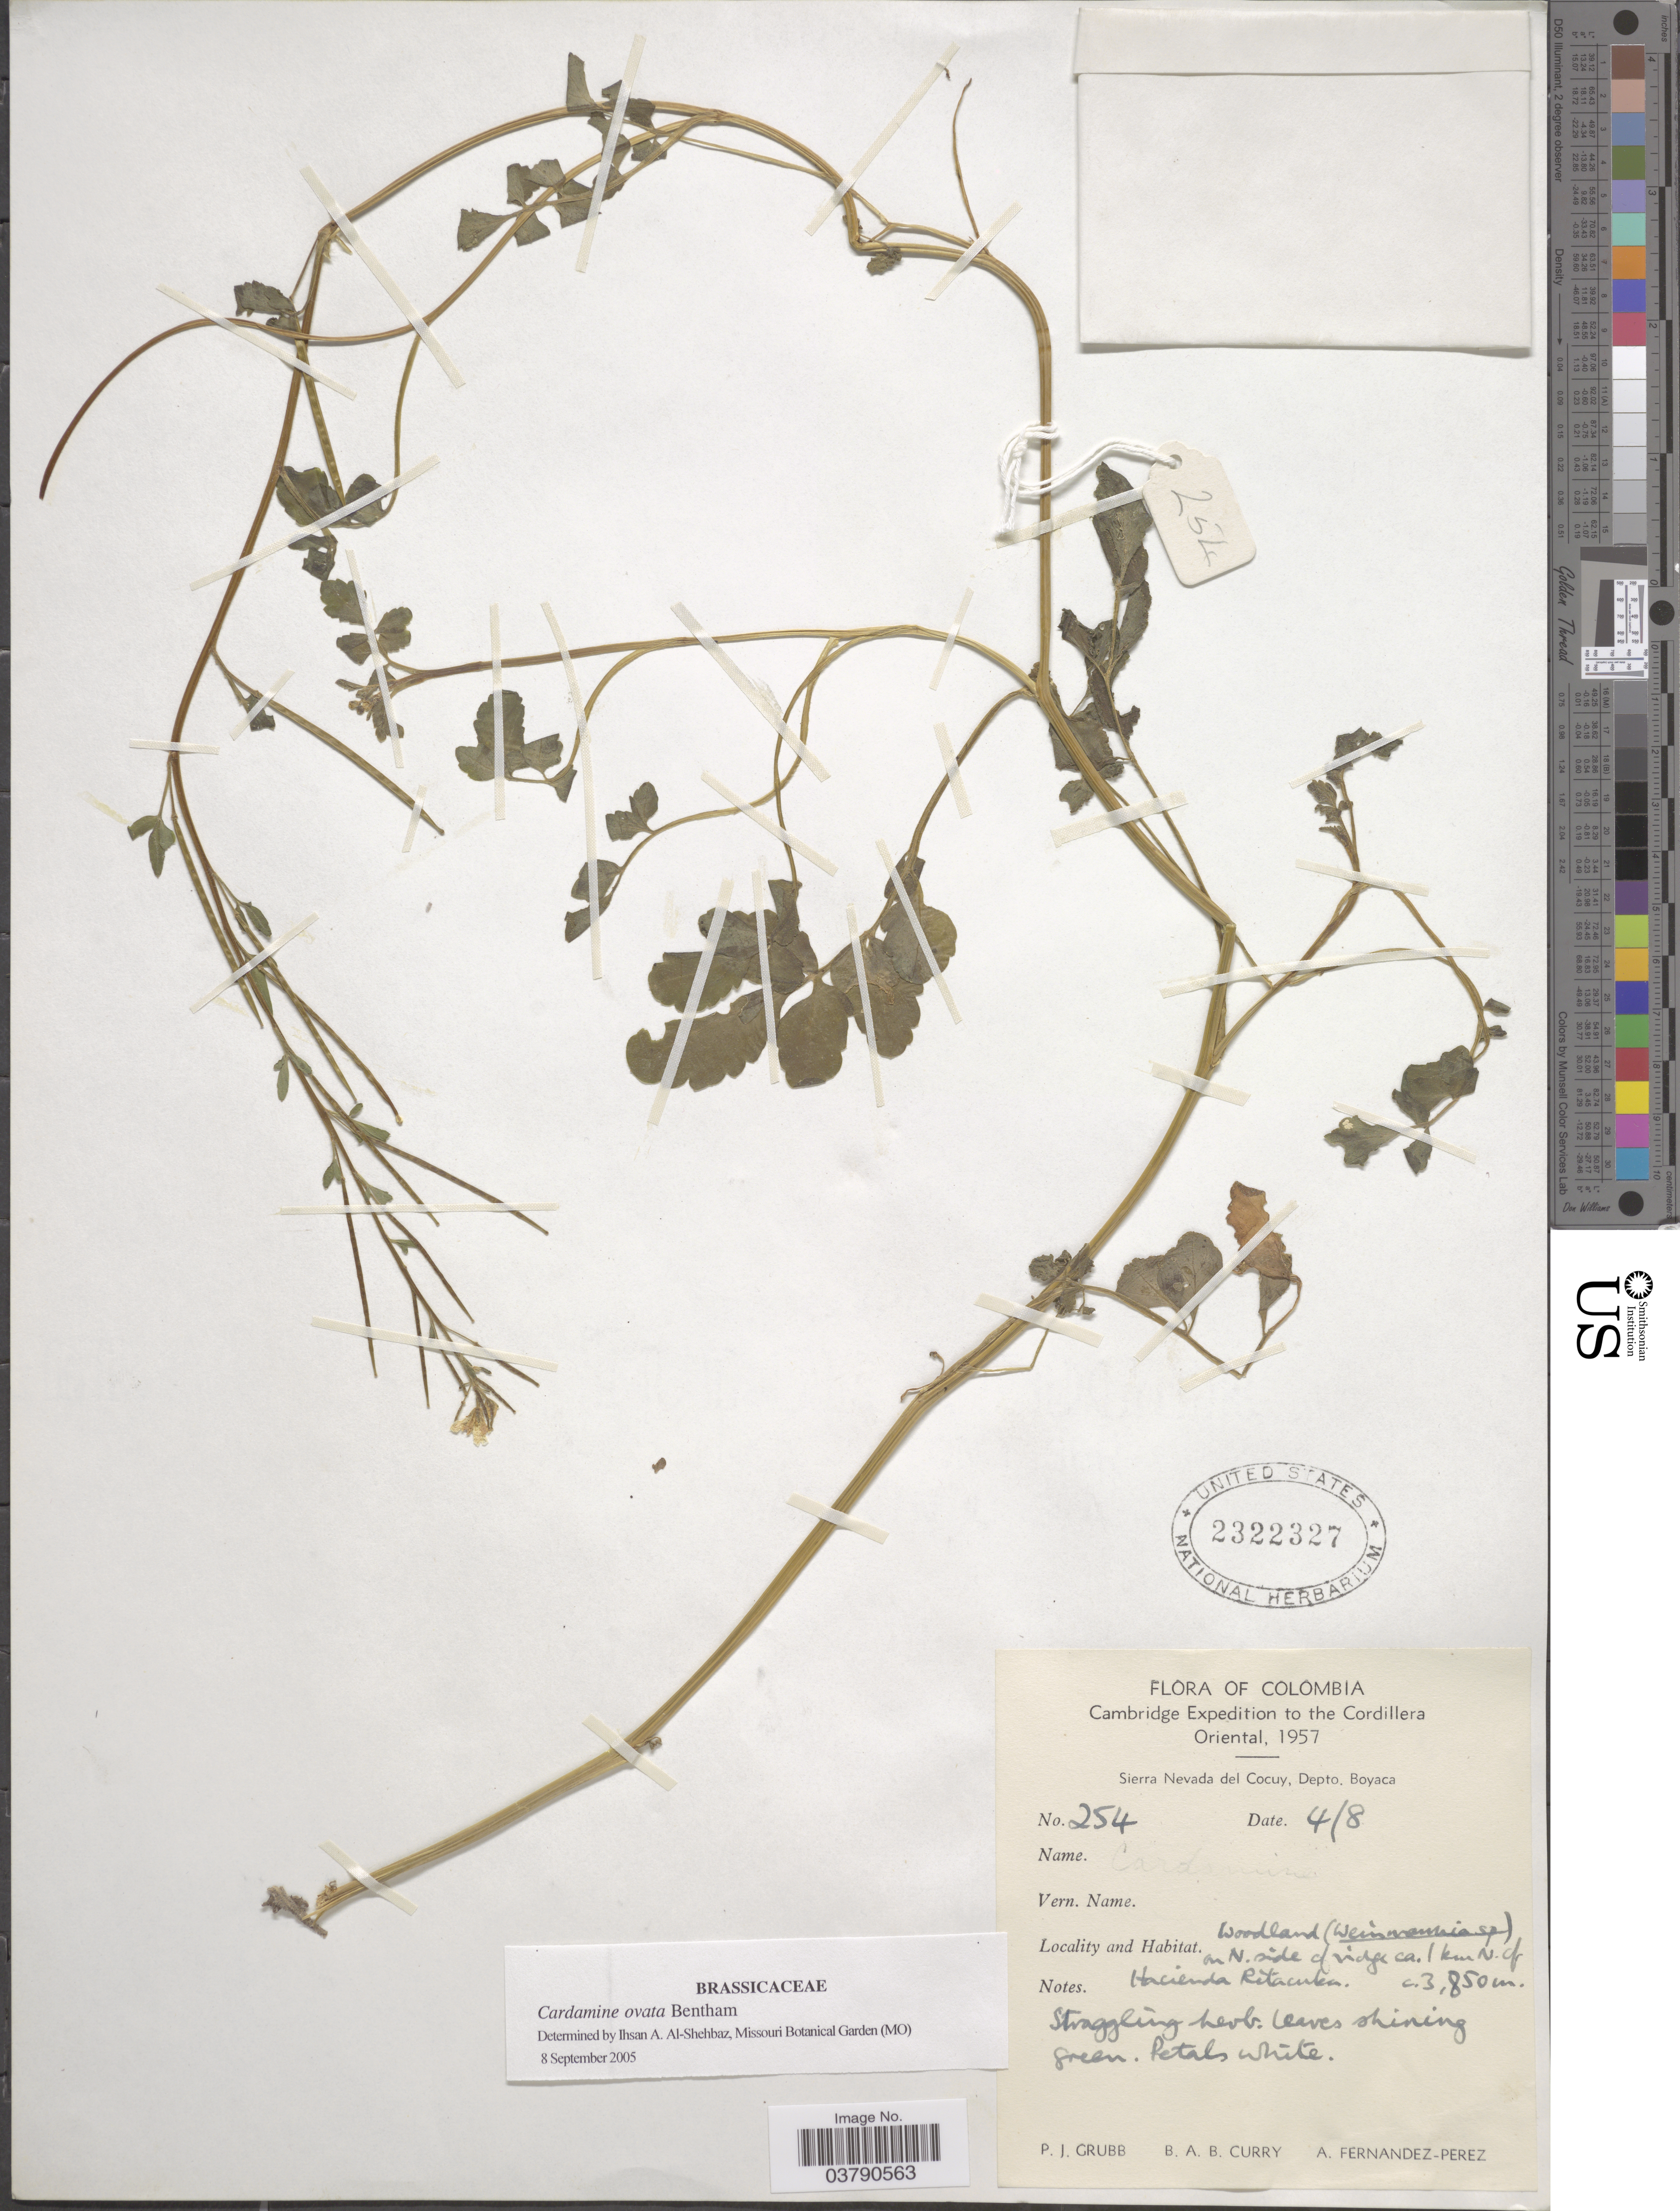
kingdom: Plantae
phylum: Tracheophyta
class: Magnoliopsida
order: Brassicales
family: Brassicaceae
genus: Cardamine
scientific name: Cardamine ovata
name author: Benth.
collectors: P. J. Grubb, B. A. B. Curry & A. Fernández-Pérez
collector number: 254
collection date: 1957-08-04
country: Colombia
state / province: Boyacá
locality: Cordillera Oriental. Sierra Nevada del Cocuy, Depto. Boyaca. On N. side of ridge ca. 1 km N. of Hacienda Ritacuba.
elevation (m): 3850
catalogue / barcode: US 2322327